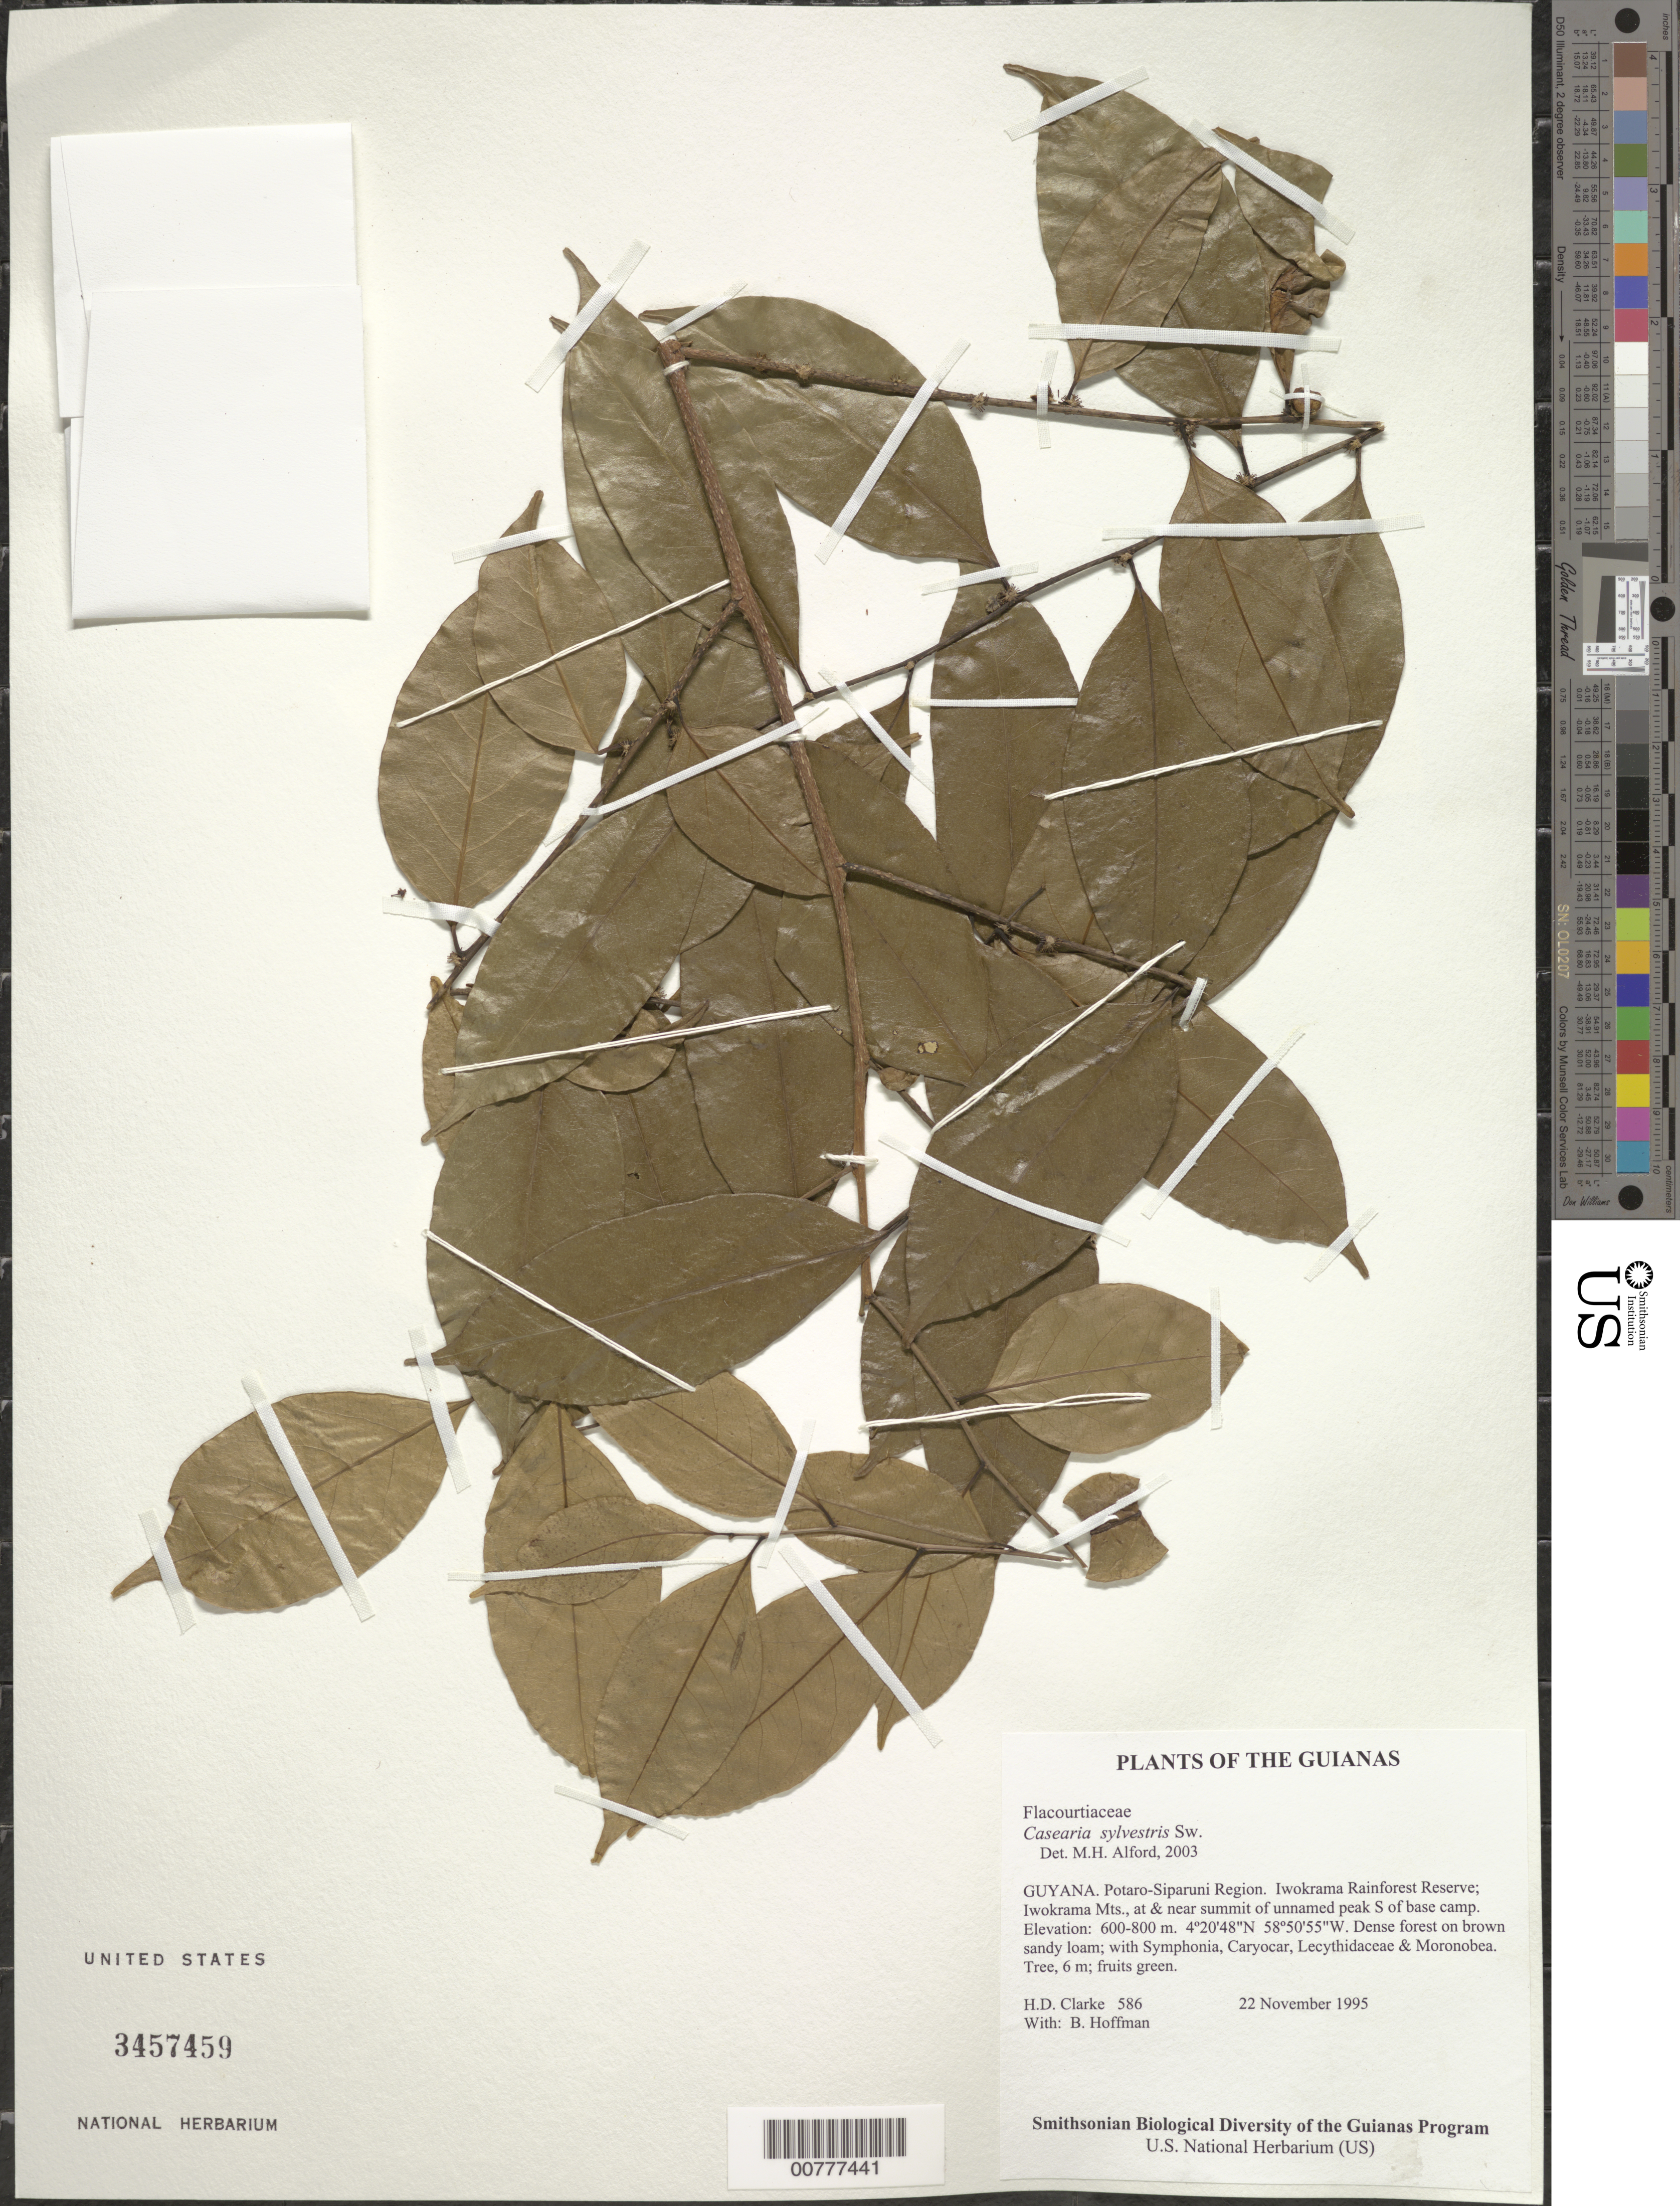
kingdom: Plantae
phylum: Tracheophyta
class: Magnoliopsida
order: Malpighiales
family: Salicaceae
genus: Casearia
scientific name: Casearia sylvestris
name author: Sw.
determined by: Liesner, R. L.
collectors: H. D. Clarke & B. Hoffman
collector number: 586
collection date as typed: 22 November 1995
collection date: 1995-11-22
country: Guyana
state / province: Potaro-Siparuni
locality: Iwokrama Rainforest Reserve; Iwokrama Mts., at & near summit of unnamed peak S of base camp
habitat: Dense forest on brown sandy loam; with Symphonia, Caryocar, Lecythidaceae & Moronobea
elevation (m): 600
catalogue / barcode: US 3457459